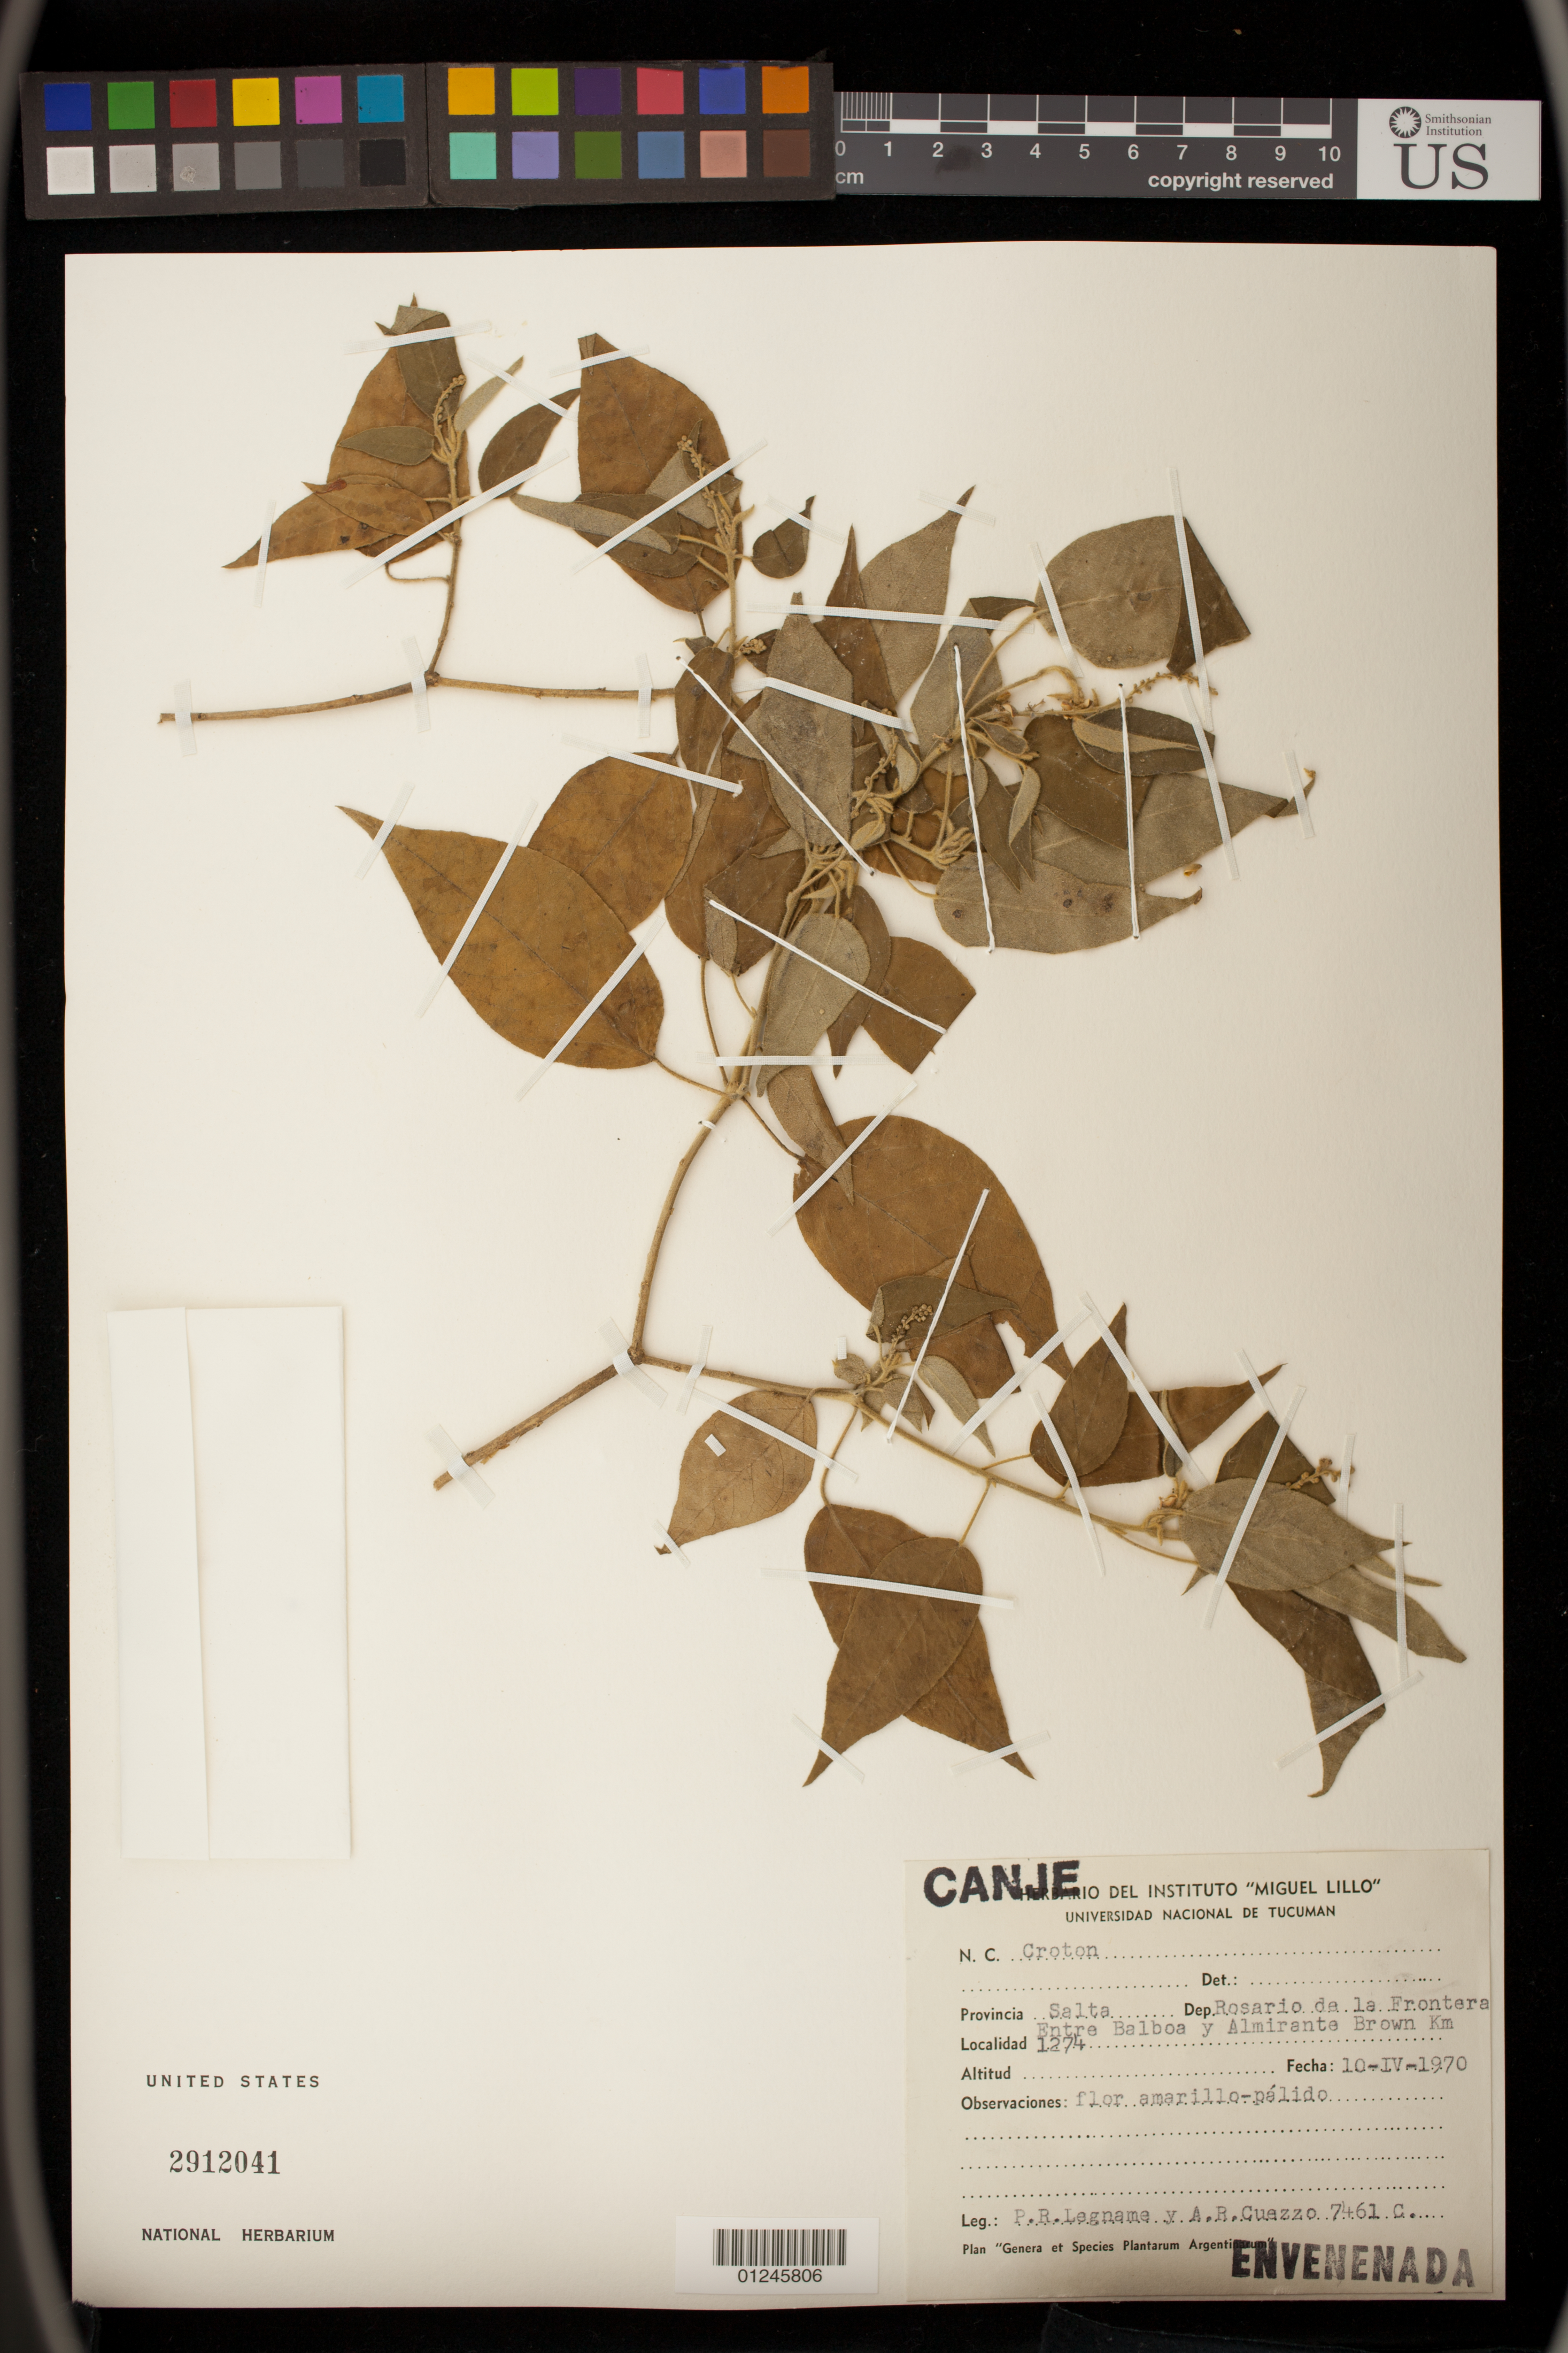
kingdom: Plantae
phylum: Tracheophyta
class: Magnoliopsida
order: Malpighiales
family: Euphorbiaceae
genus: Croton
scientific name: Croton sp.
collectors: P. R. Legname & A. Cuezzo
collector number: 7461 C.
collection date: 1970-04-10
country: Argentina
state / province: Salta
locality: Rosario de la Frontera Entre Balboa y Almirante Brown Km 1274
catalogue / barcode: US 2912041